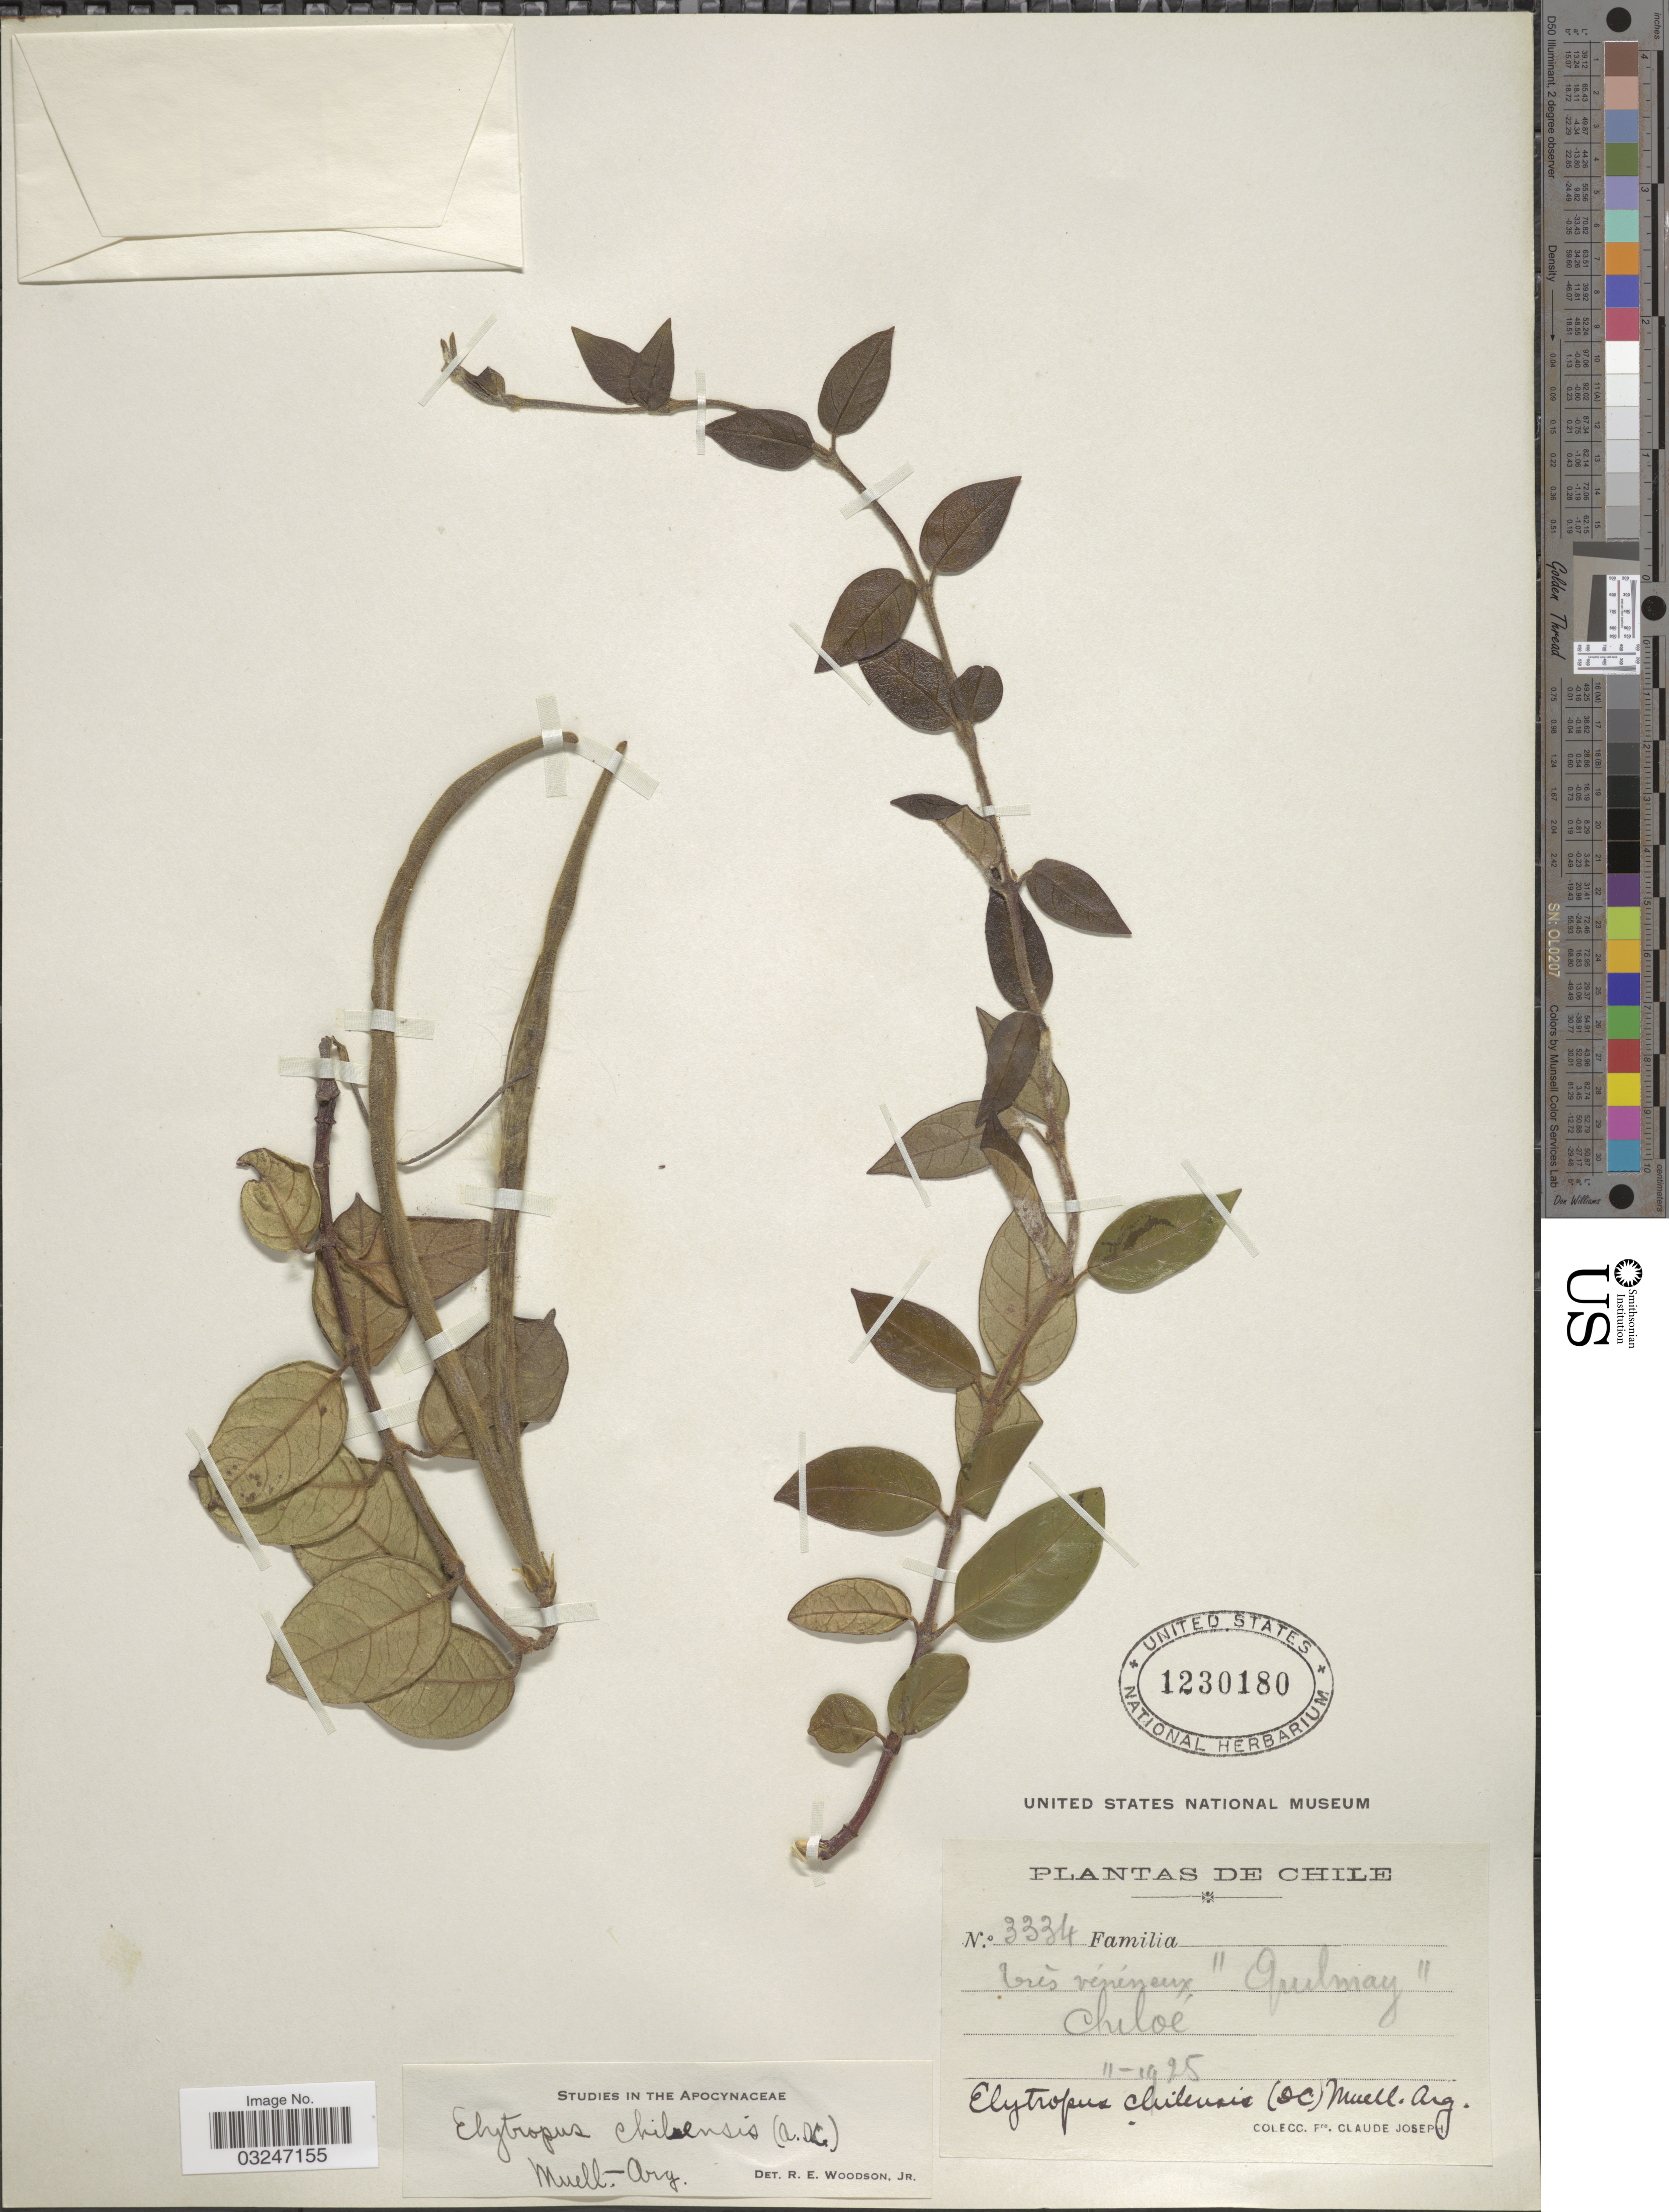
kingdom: Plantae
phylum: Tracheophyta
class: Magnoliopsida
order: Gentianales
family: Apocynaceae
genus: Elytropus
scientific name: Elytropus chilensis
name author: (A. DC.) Müll. Arg.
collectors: Bro. Claude-Joseph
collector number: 3334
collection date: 1925-11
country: Chile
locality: Chiloé.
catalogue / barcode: US 1230180